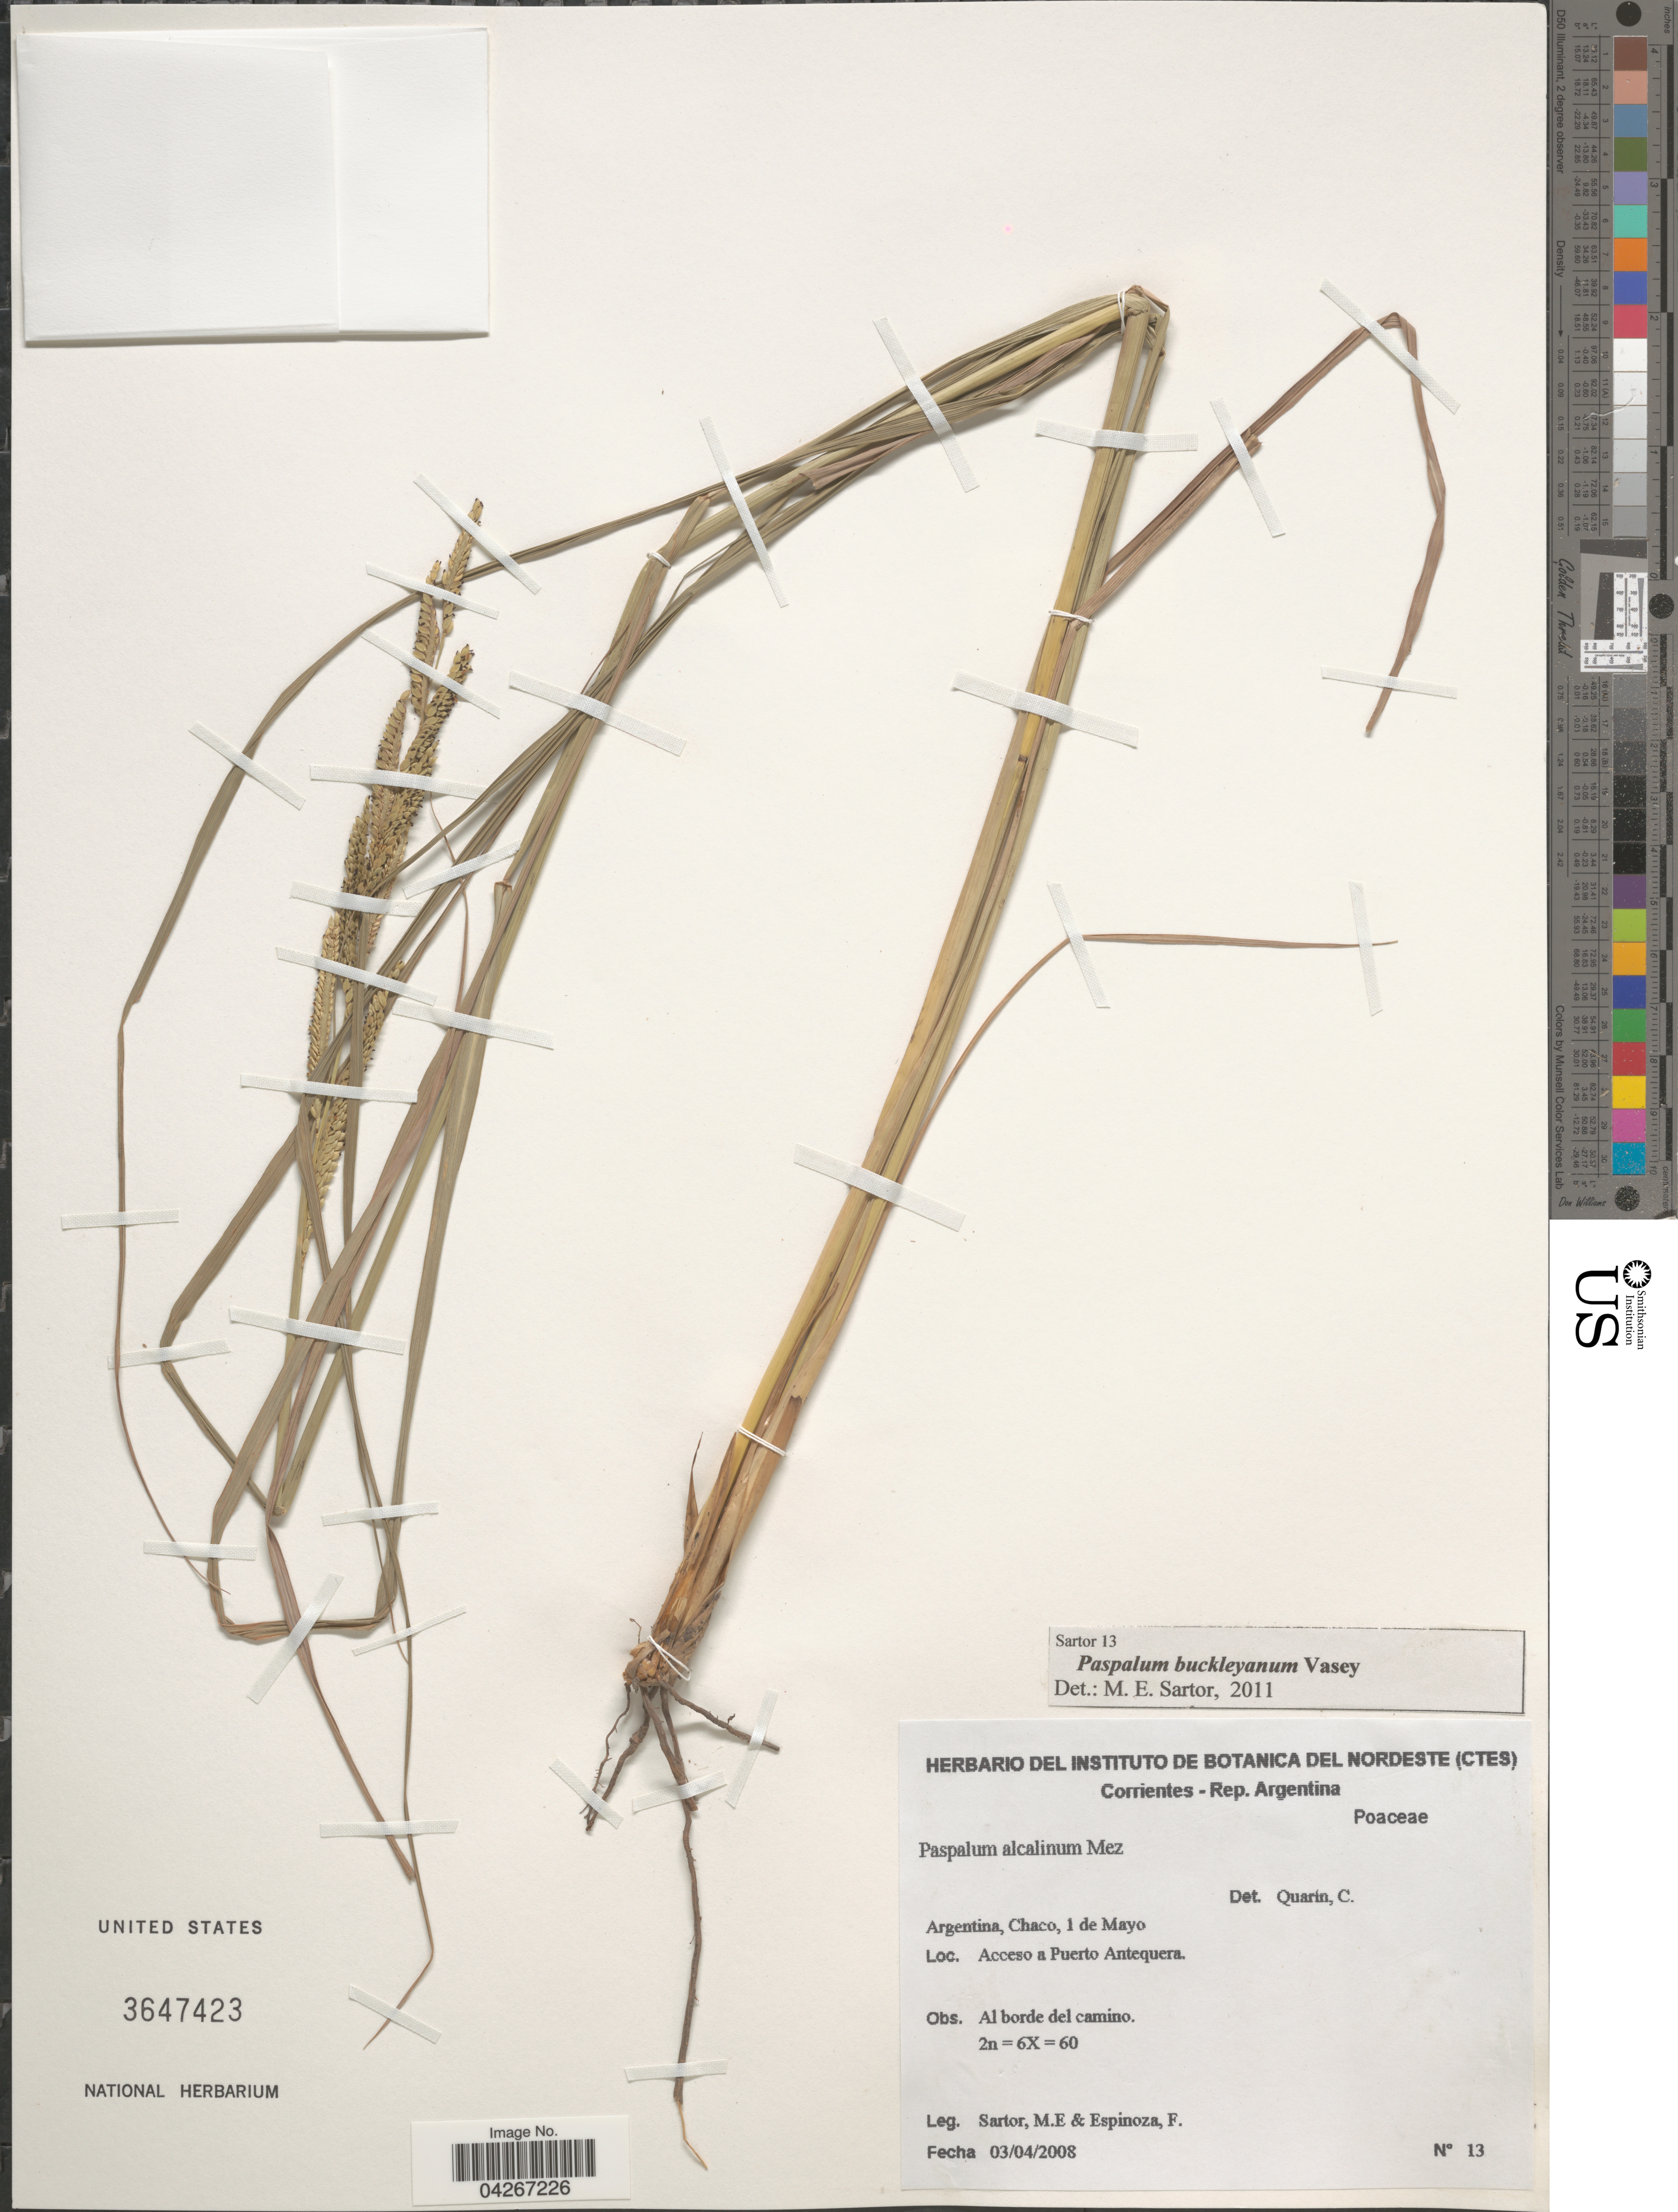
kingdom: Plantae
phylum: Tracheophyta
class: Liliopsida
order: Poales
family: Poaceae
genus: Paspalum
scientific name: Paspalum alcalinum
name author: Mez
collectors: M. Sartor & F. Espinoza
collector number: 13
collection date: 2008-04-03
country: Argentina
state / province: Chaco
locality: Rep. Argentina. 1 de Mayo. Acceso a Puerto Antequera.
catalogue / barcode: US 3647423